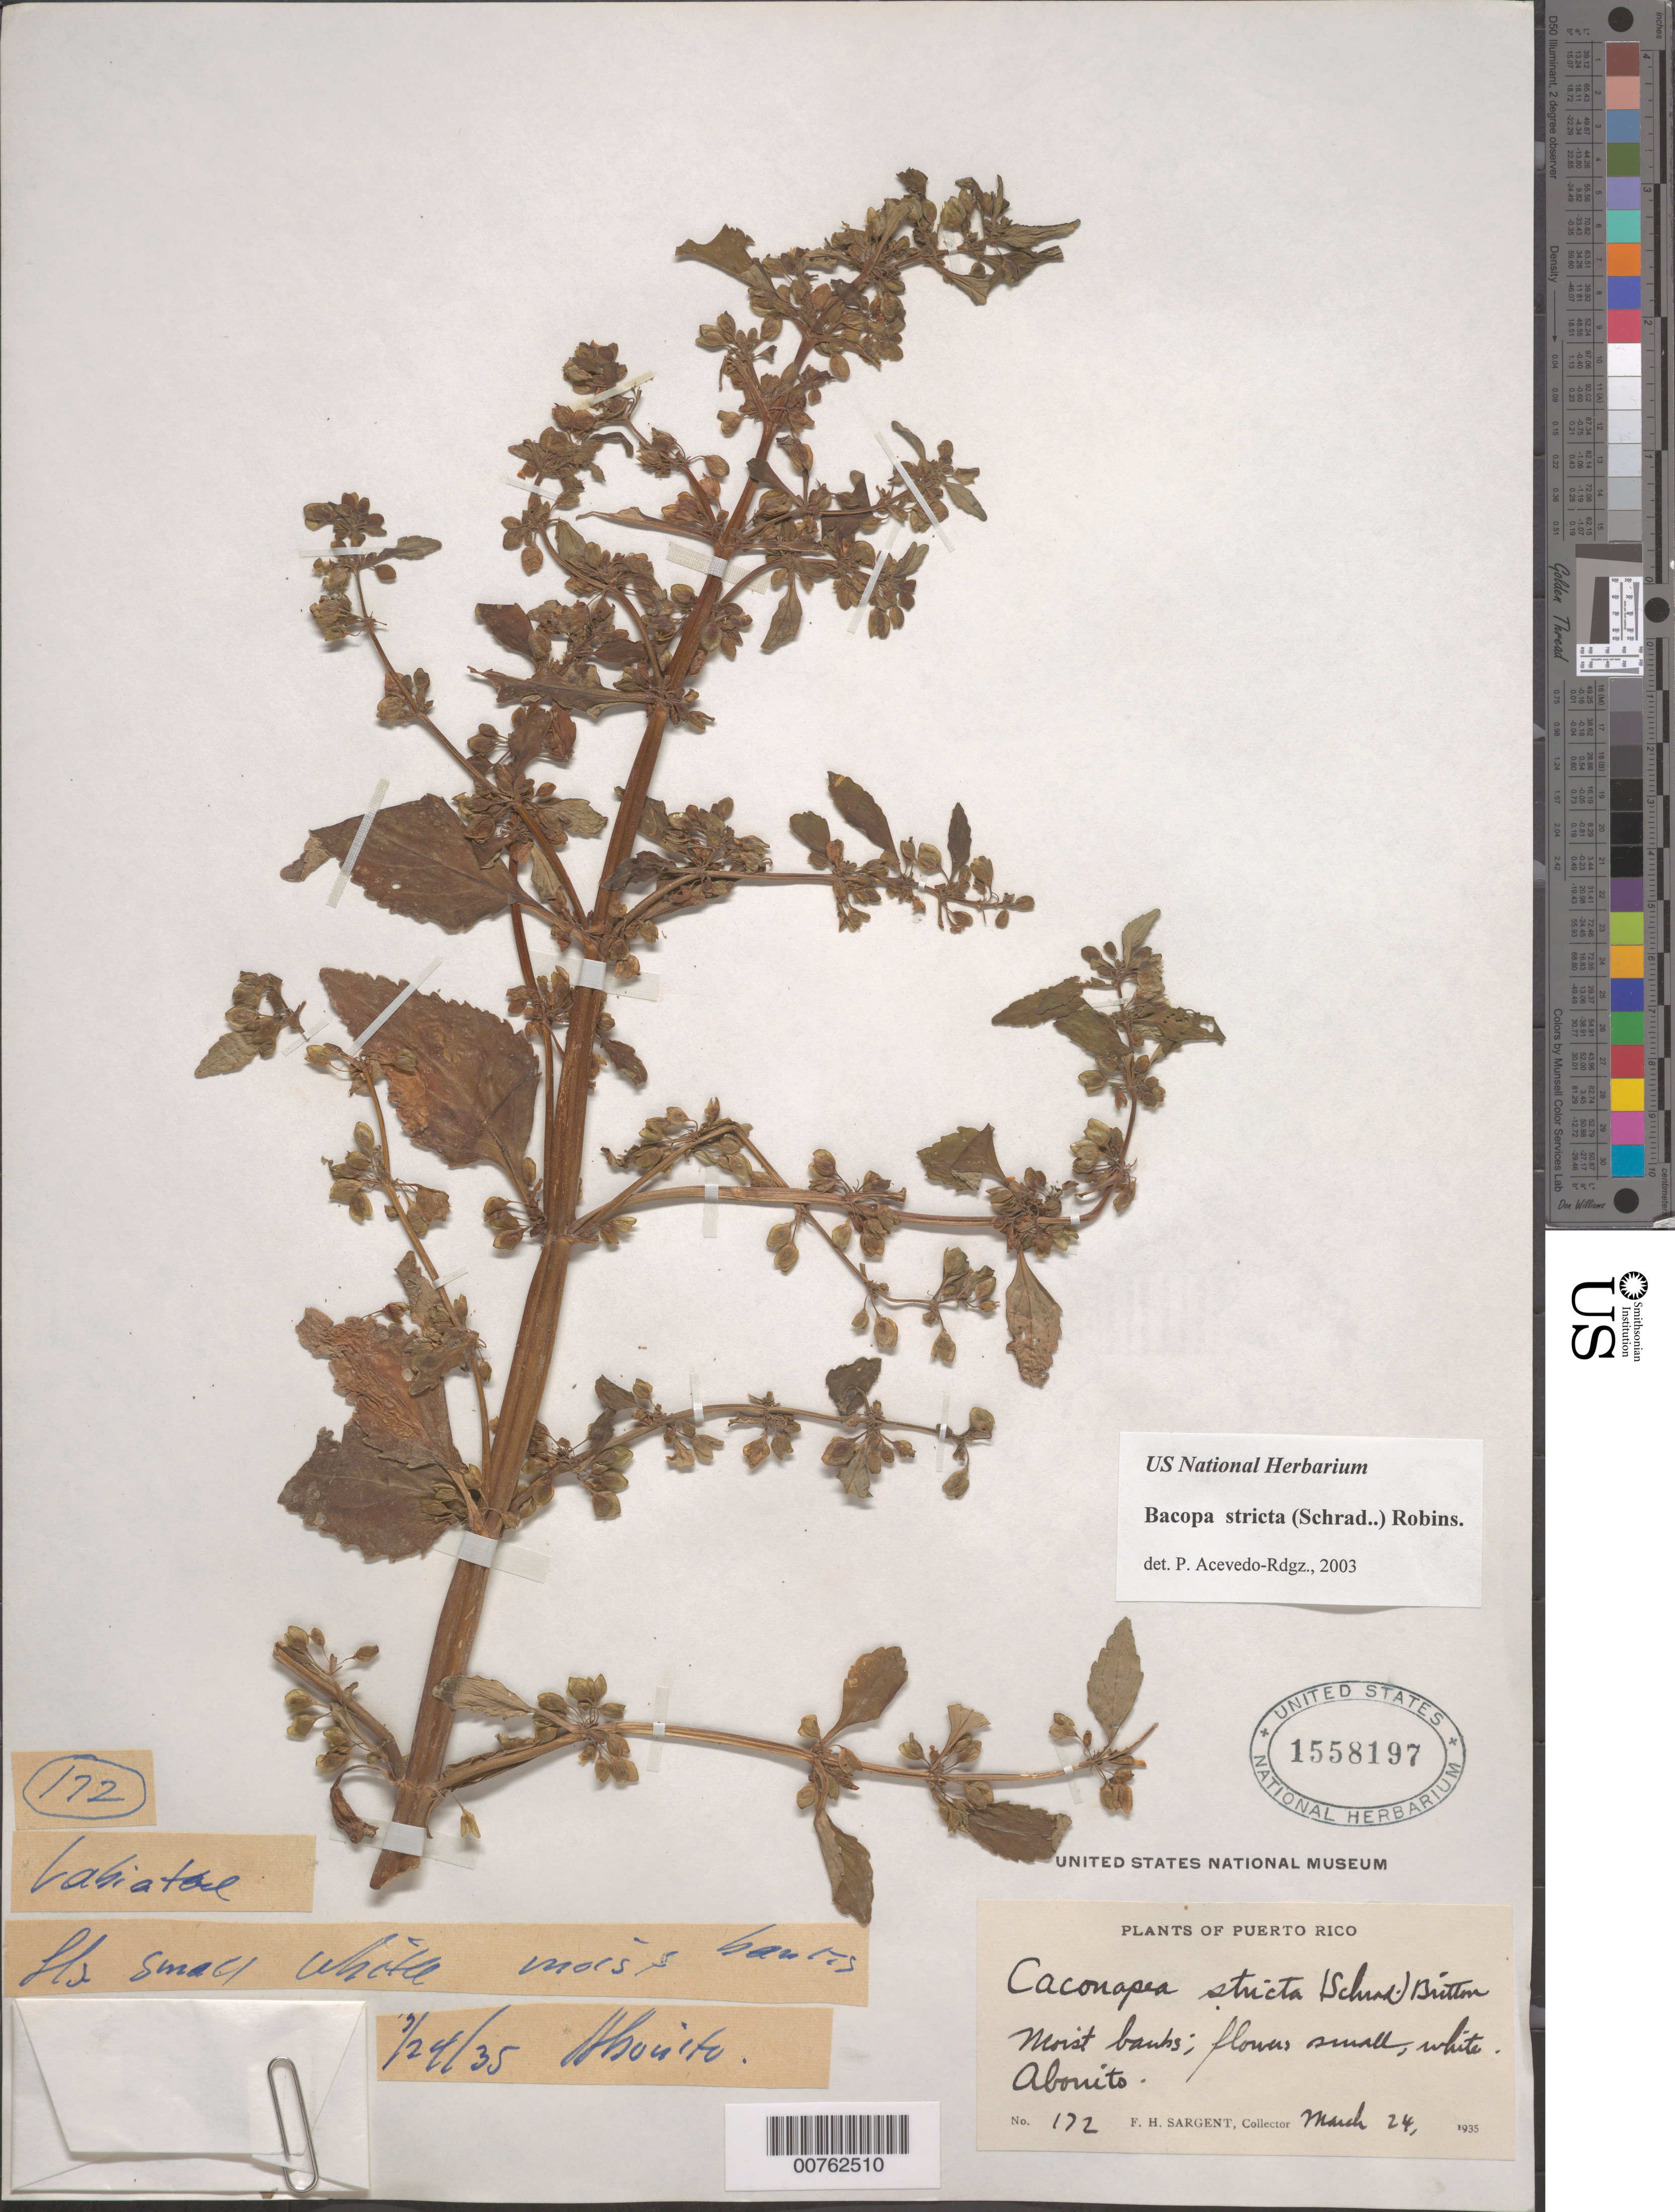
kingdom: Plantae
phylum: Tracheophyta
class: Magnoliopsida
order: Lamiales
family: Plantaginaceae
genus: Bacopa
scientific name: Bacopa stricta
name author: (Schrad.) B.L. Rob.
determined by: Acevedo-Rodríguez, P., (BOT), Smithsonian Institution - National Museum of Natural History (UNITED STATES)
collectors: F. H. Sargent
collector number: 172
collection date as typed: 24 Mar 1935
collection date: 1935-03-24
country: Puerto Rico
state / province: Abonito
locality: Aibonito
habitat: Moist banks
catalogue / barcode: US 1558197